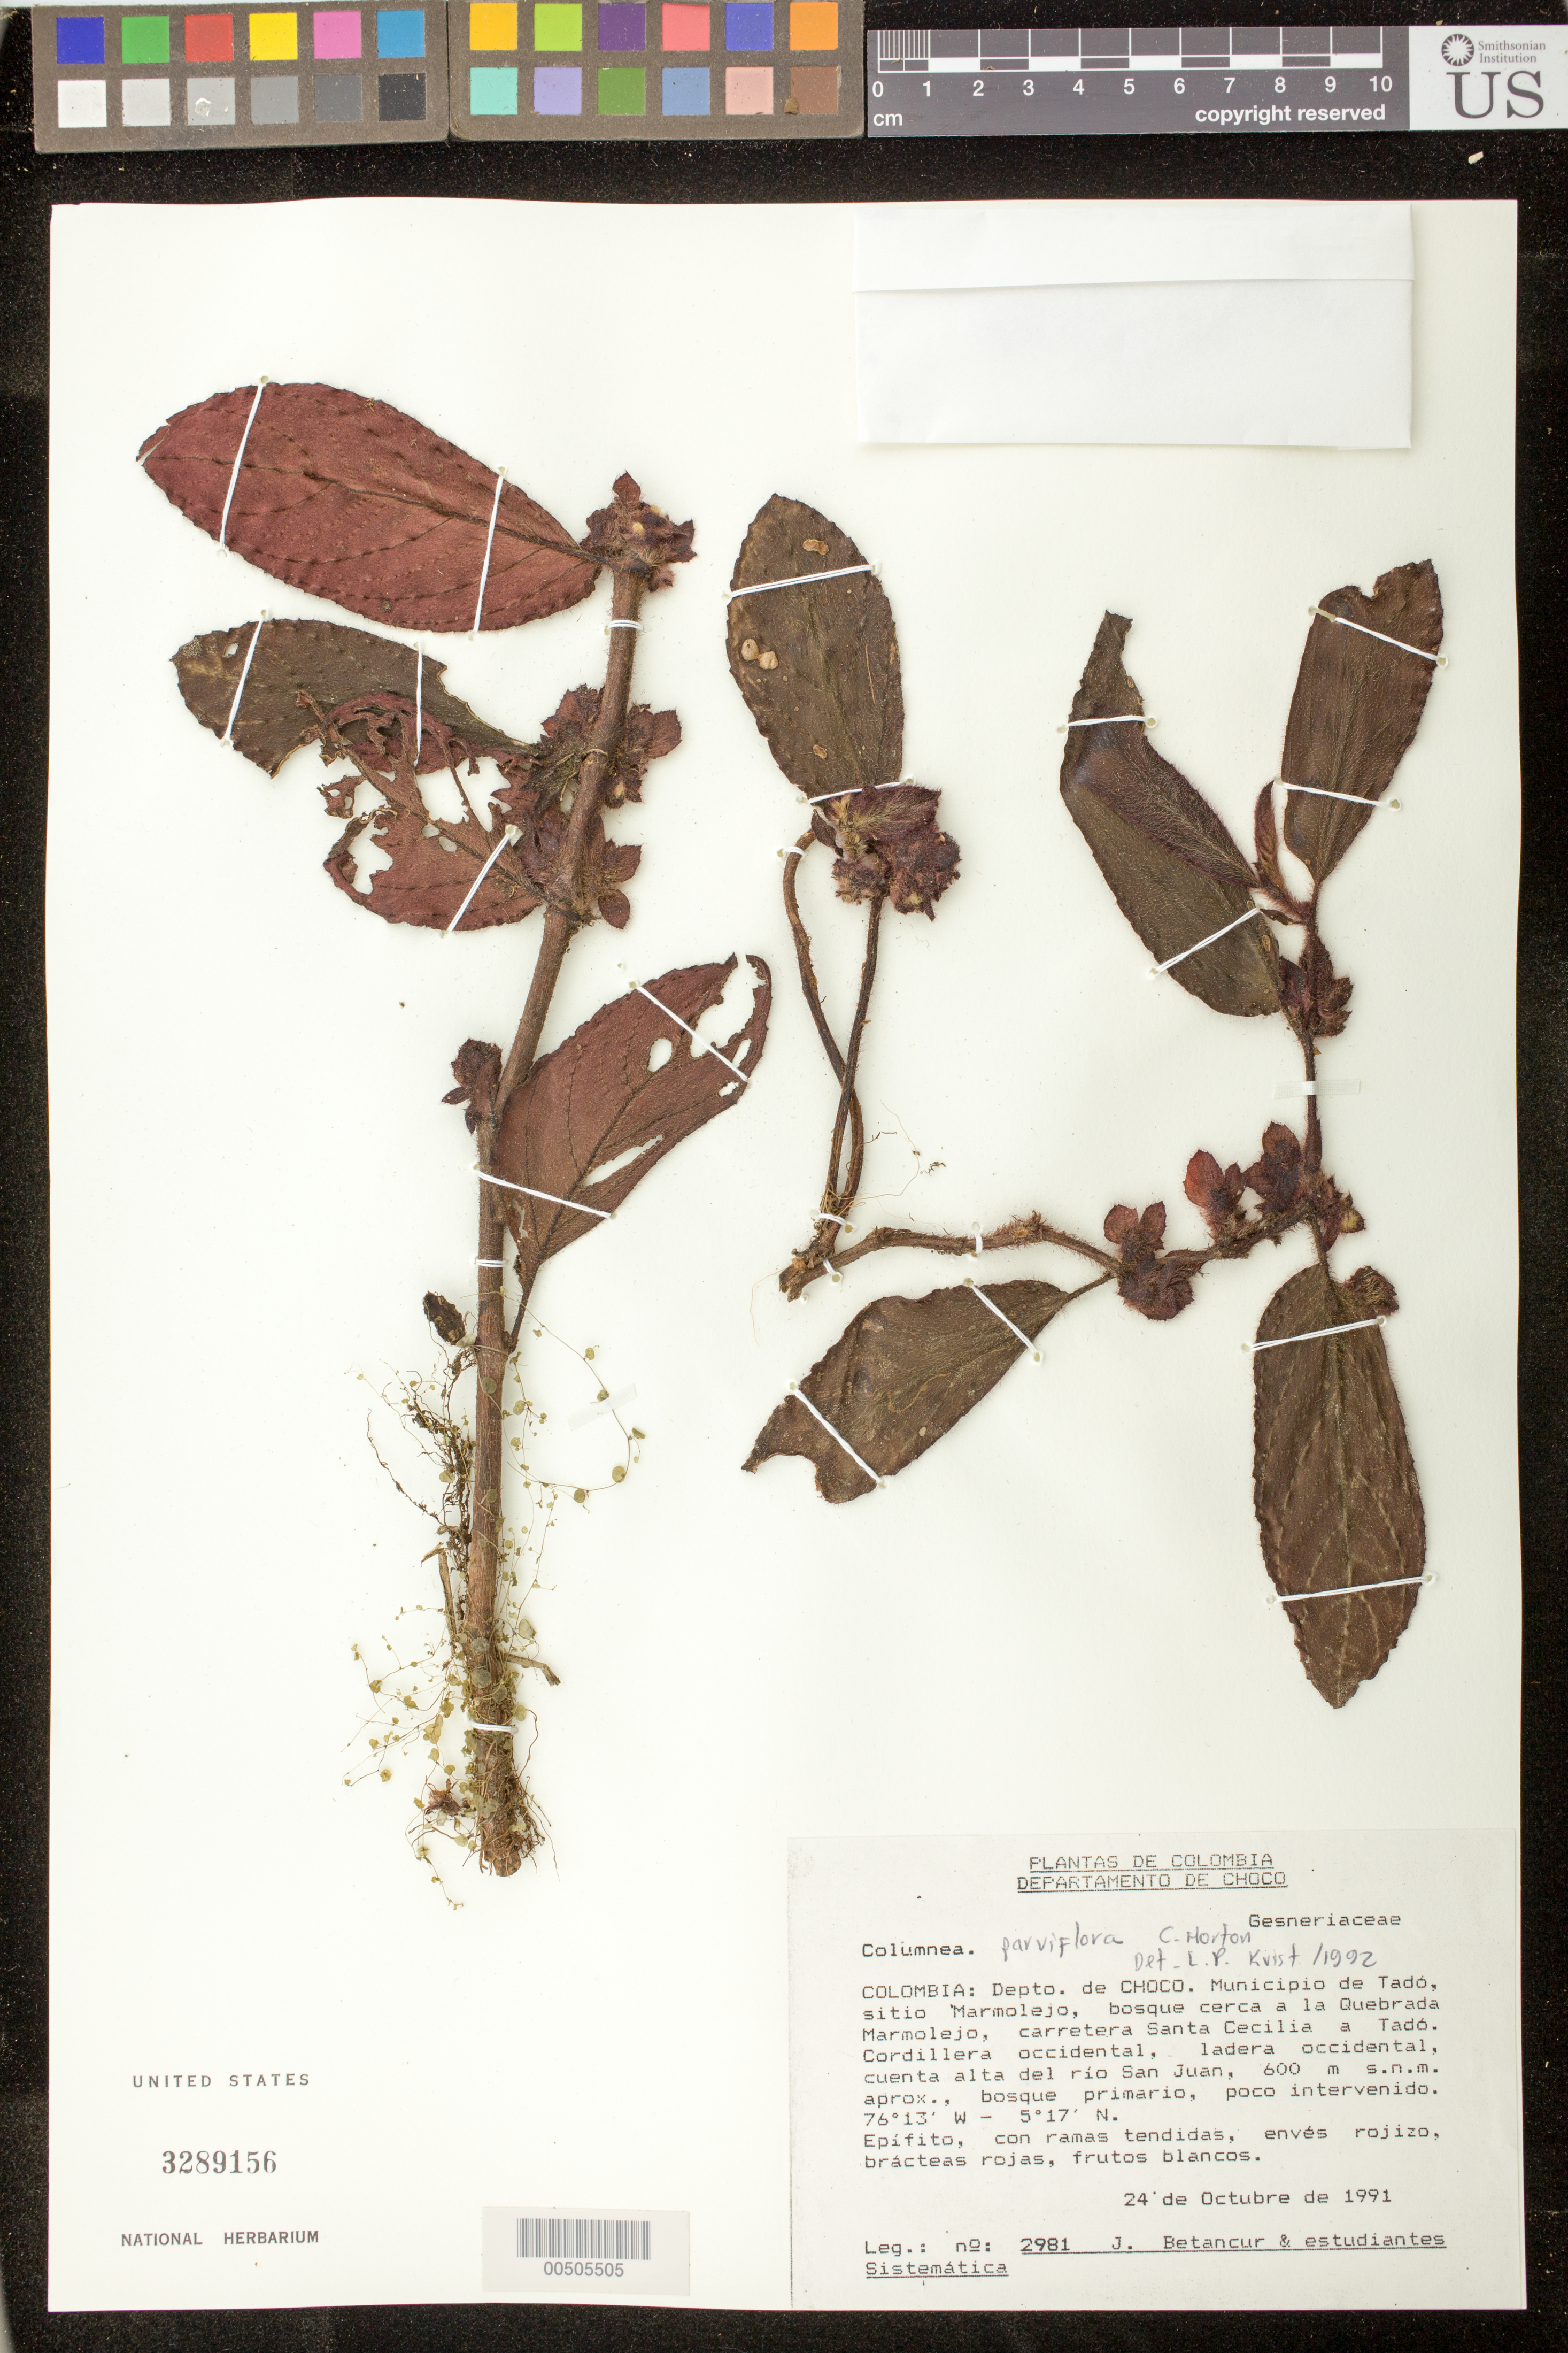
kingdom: Plantae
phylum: Tracheophyta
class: Magnoliopsida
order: Lamiales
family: Gesneriaceae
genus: Columnea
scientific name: Columnea herthae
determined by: Clark, J. L.; Skog, Laurence E.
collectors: J. C. Betancur & et al.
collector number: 2981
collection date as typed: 24 Oct 1991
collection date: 1991-10-24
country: Colombia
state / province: Chocó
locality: Tado, Quebrada Marmolejo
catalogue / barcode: US 3289156